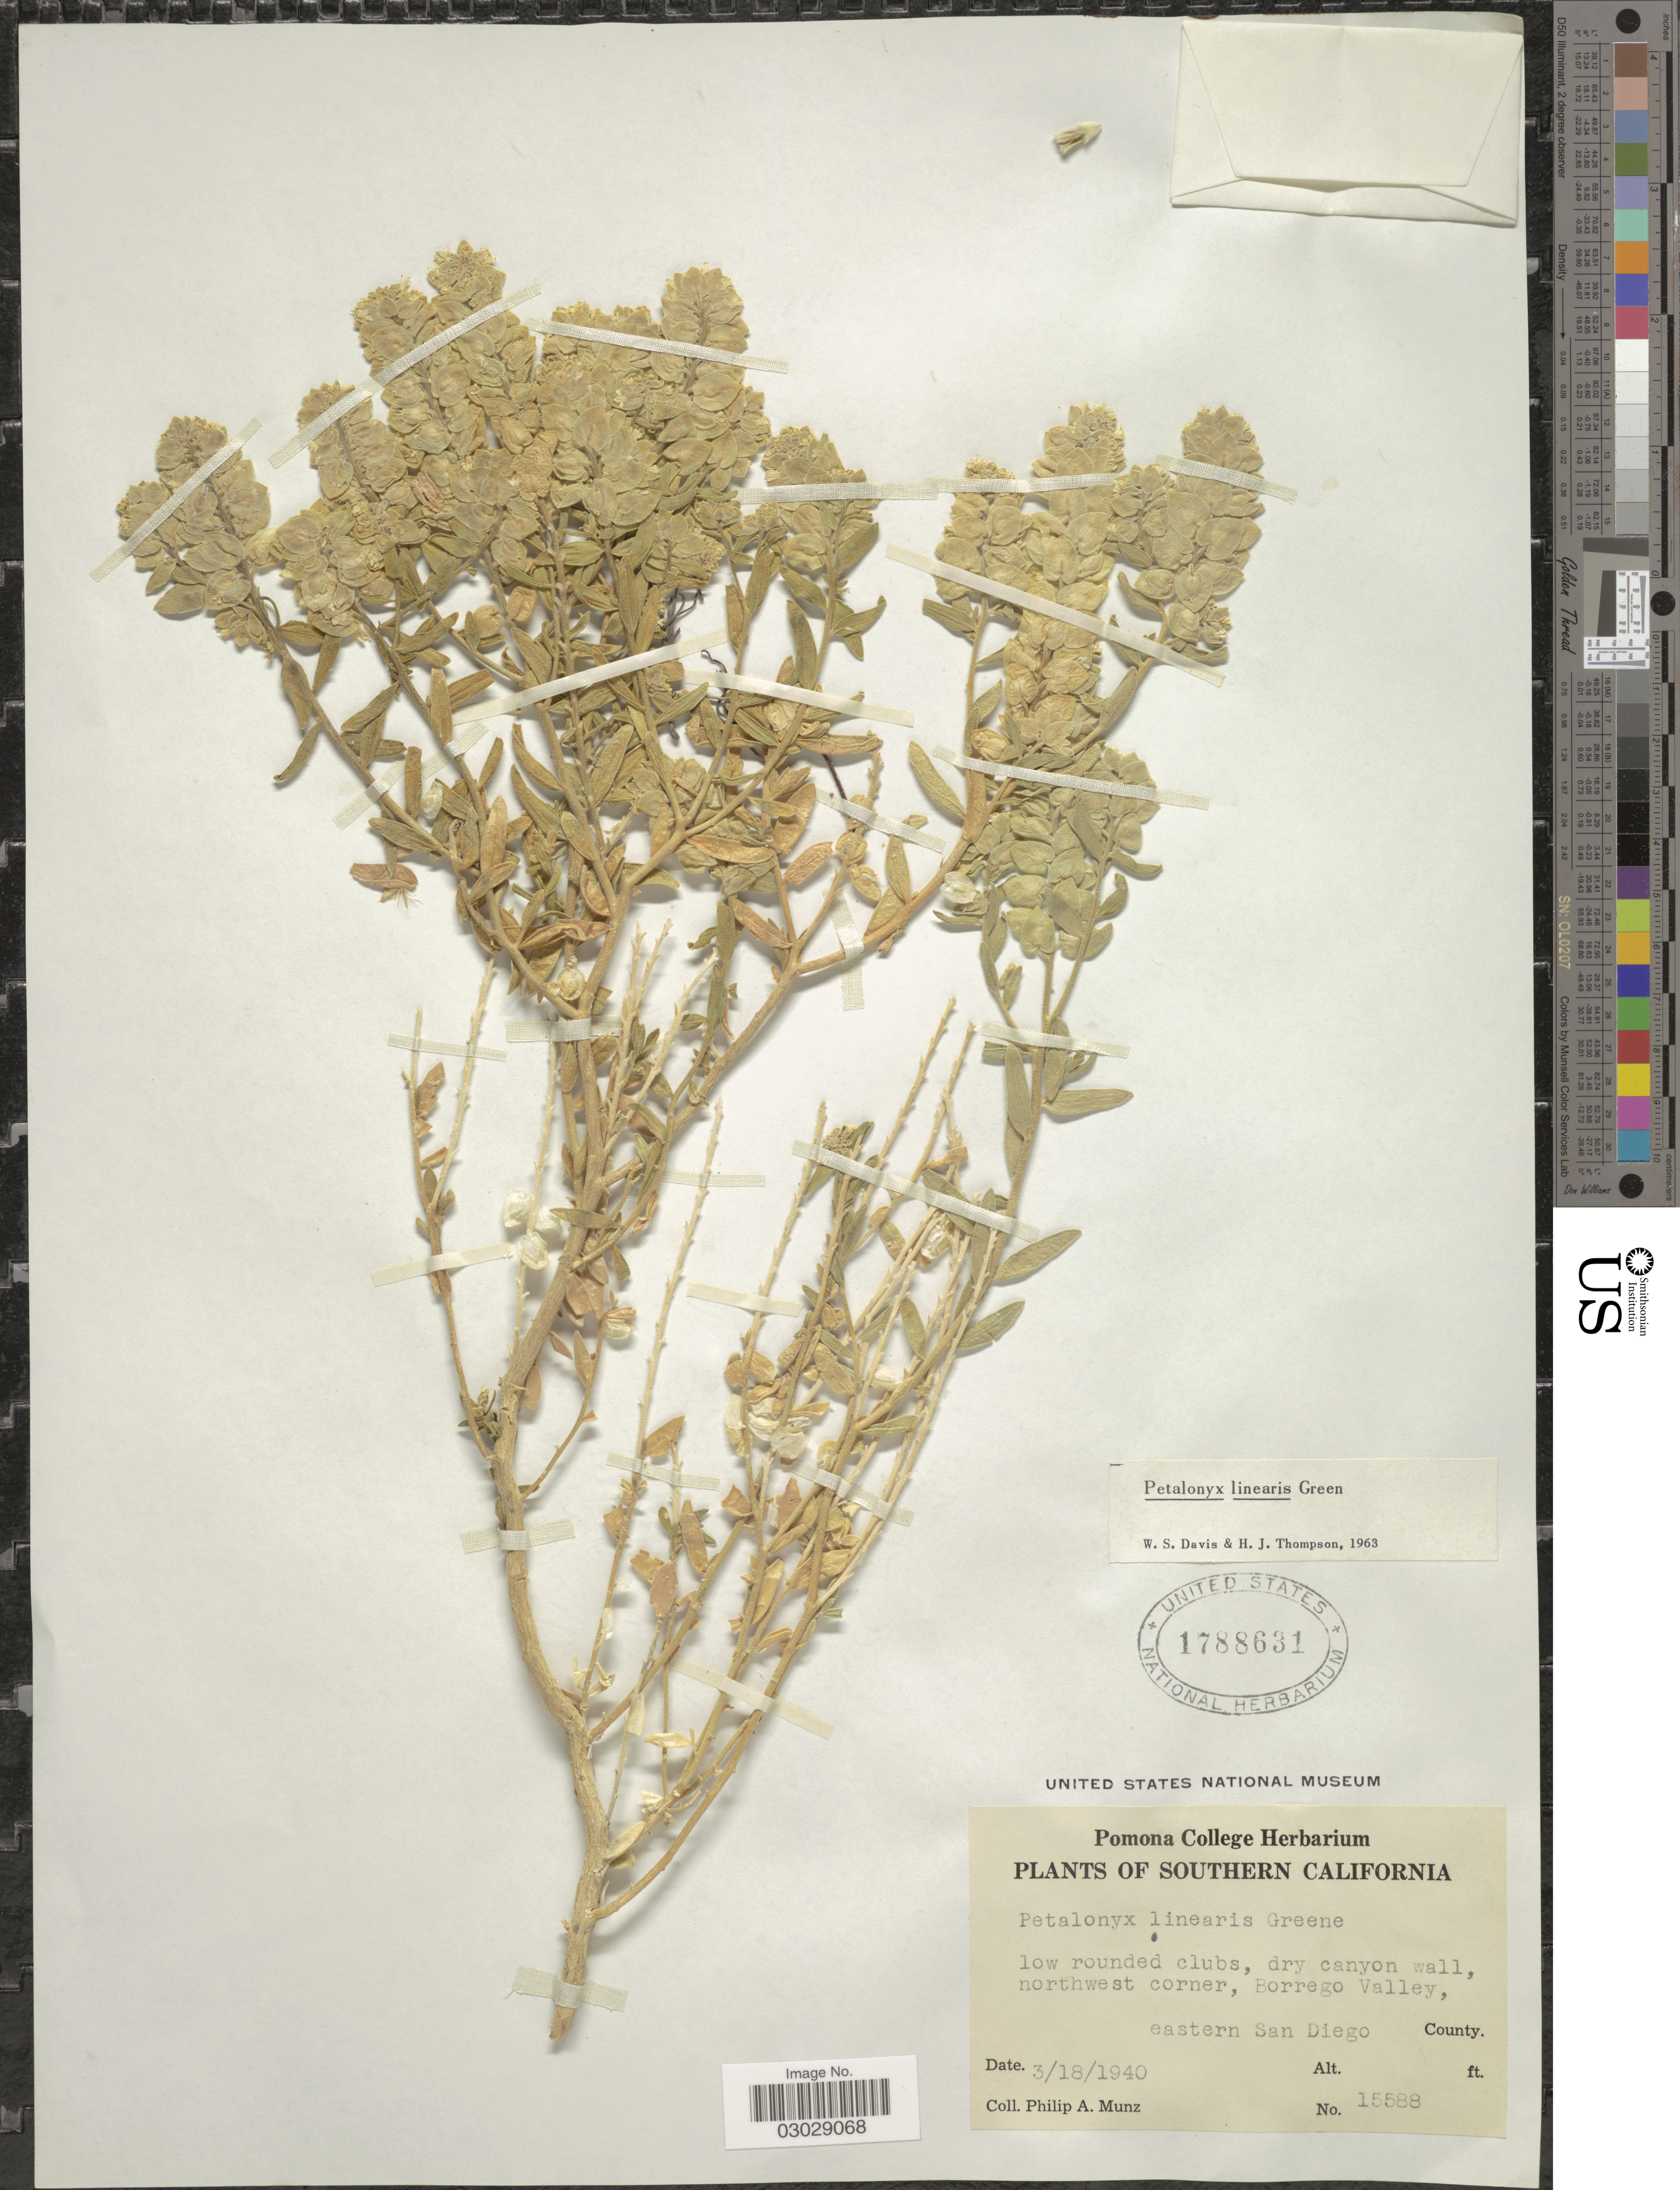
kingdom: Plantae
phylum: Tracheophyta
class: Magnoliopsida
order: Cornales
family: Loasaceae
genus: Petalonyx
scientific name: Petalonyx linearis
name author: Green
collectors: P. A. Munz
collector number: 15588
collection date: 1940-03-18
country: United States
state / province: California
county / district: San Diego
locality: Southern California. Northwest corner, Borrego Valley, eastern San Diego County.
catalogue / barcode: US 1788631